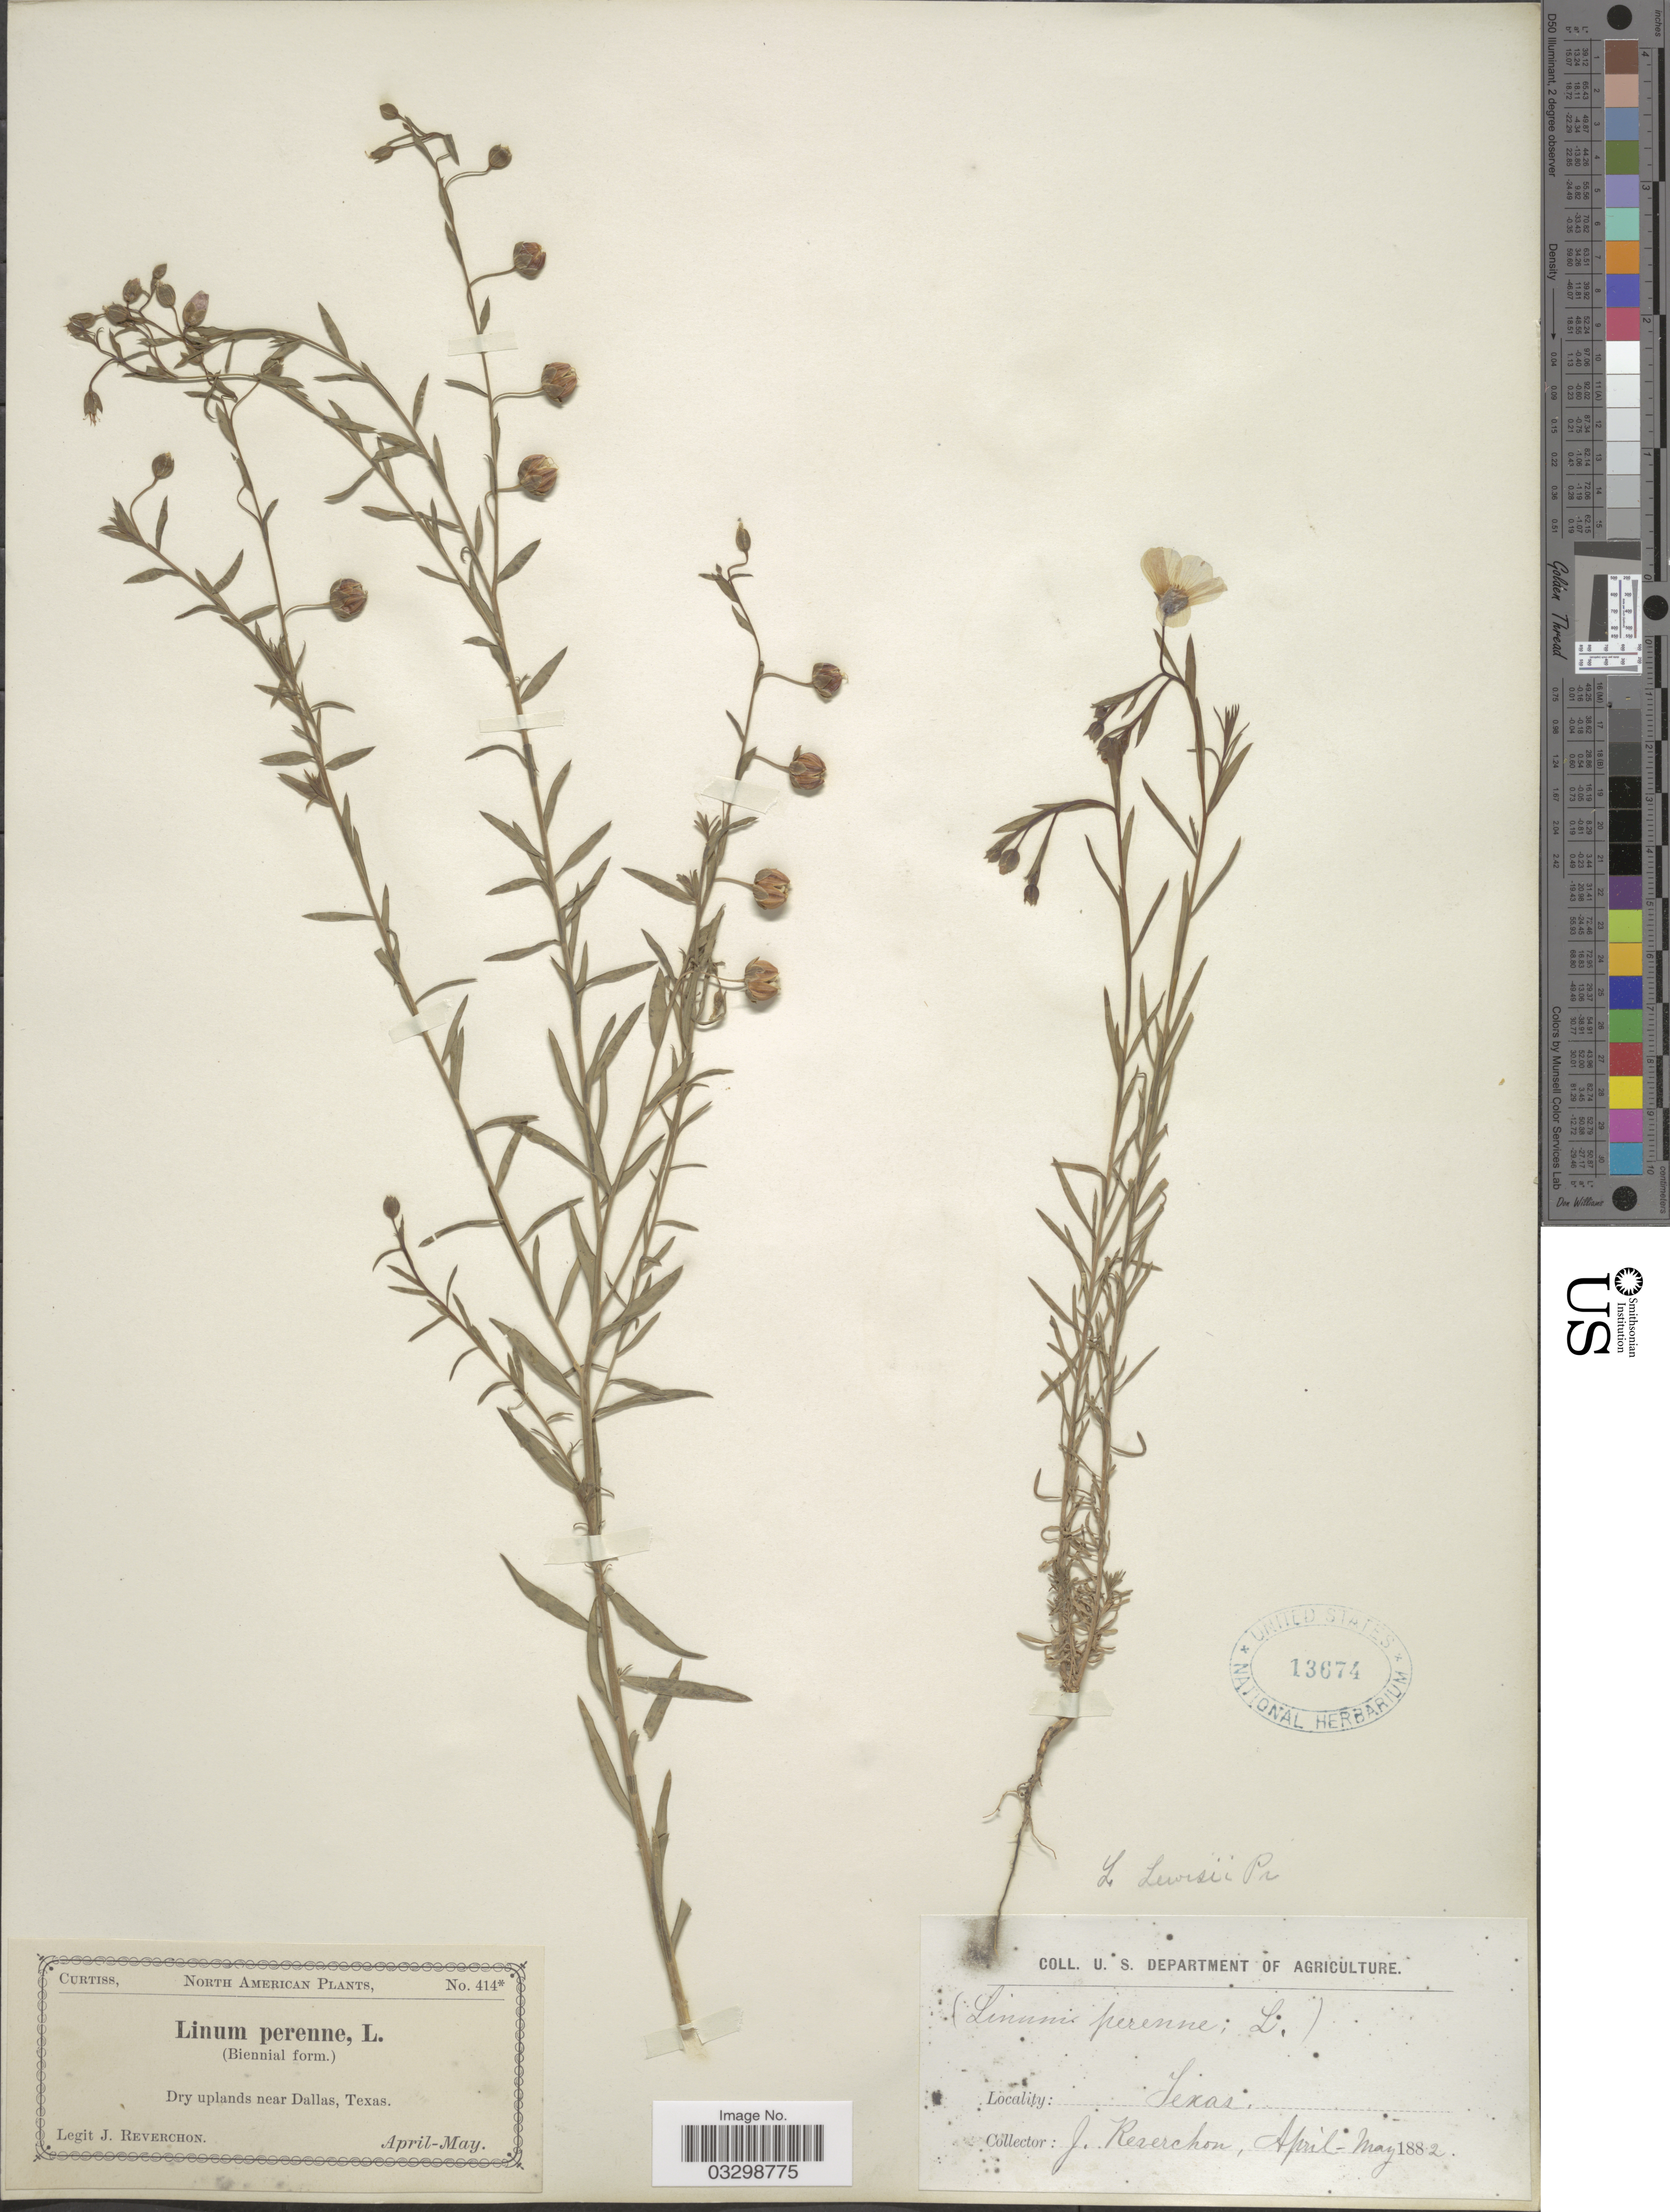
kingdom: Plantae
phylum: Tracheophyta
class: Magnoliopsida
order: Malpighiales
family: Linaceae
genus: Linum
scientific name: Linum lewisii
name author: Pursh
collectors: J. Reverchon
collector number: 414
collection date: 1882-04/1882-05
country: United States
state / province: Texas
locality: Dry uplands near Dallas.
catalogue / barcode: US 13674